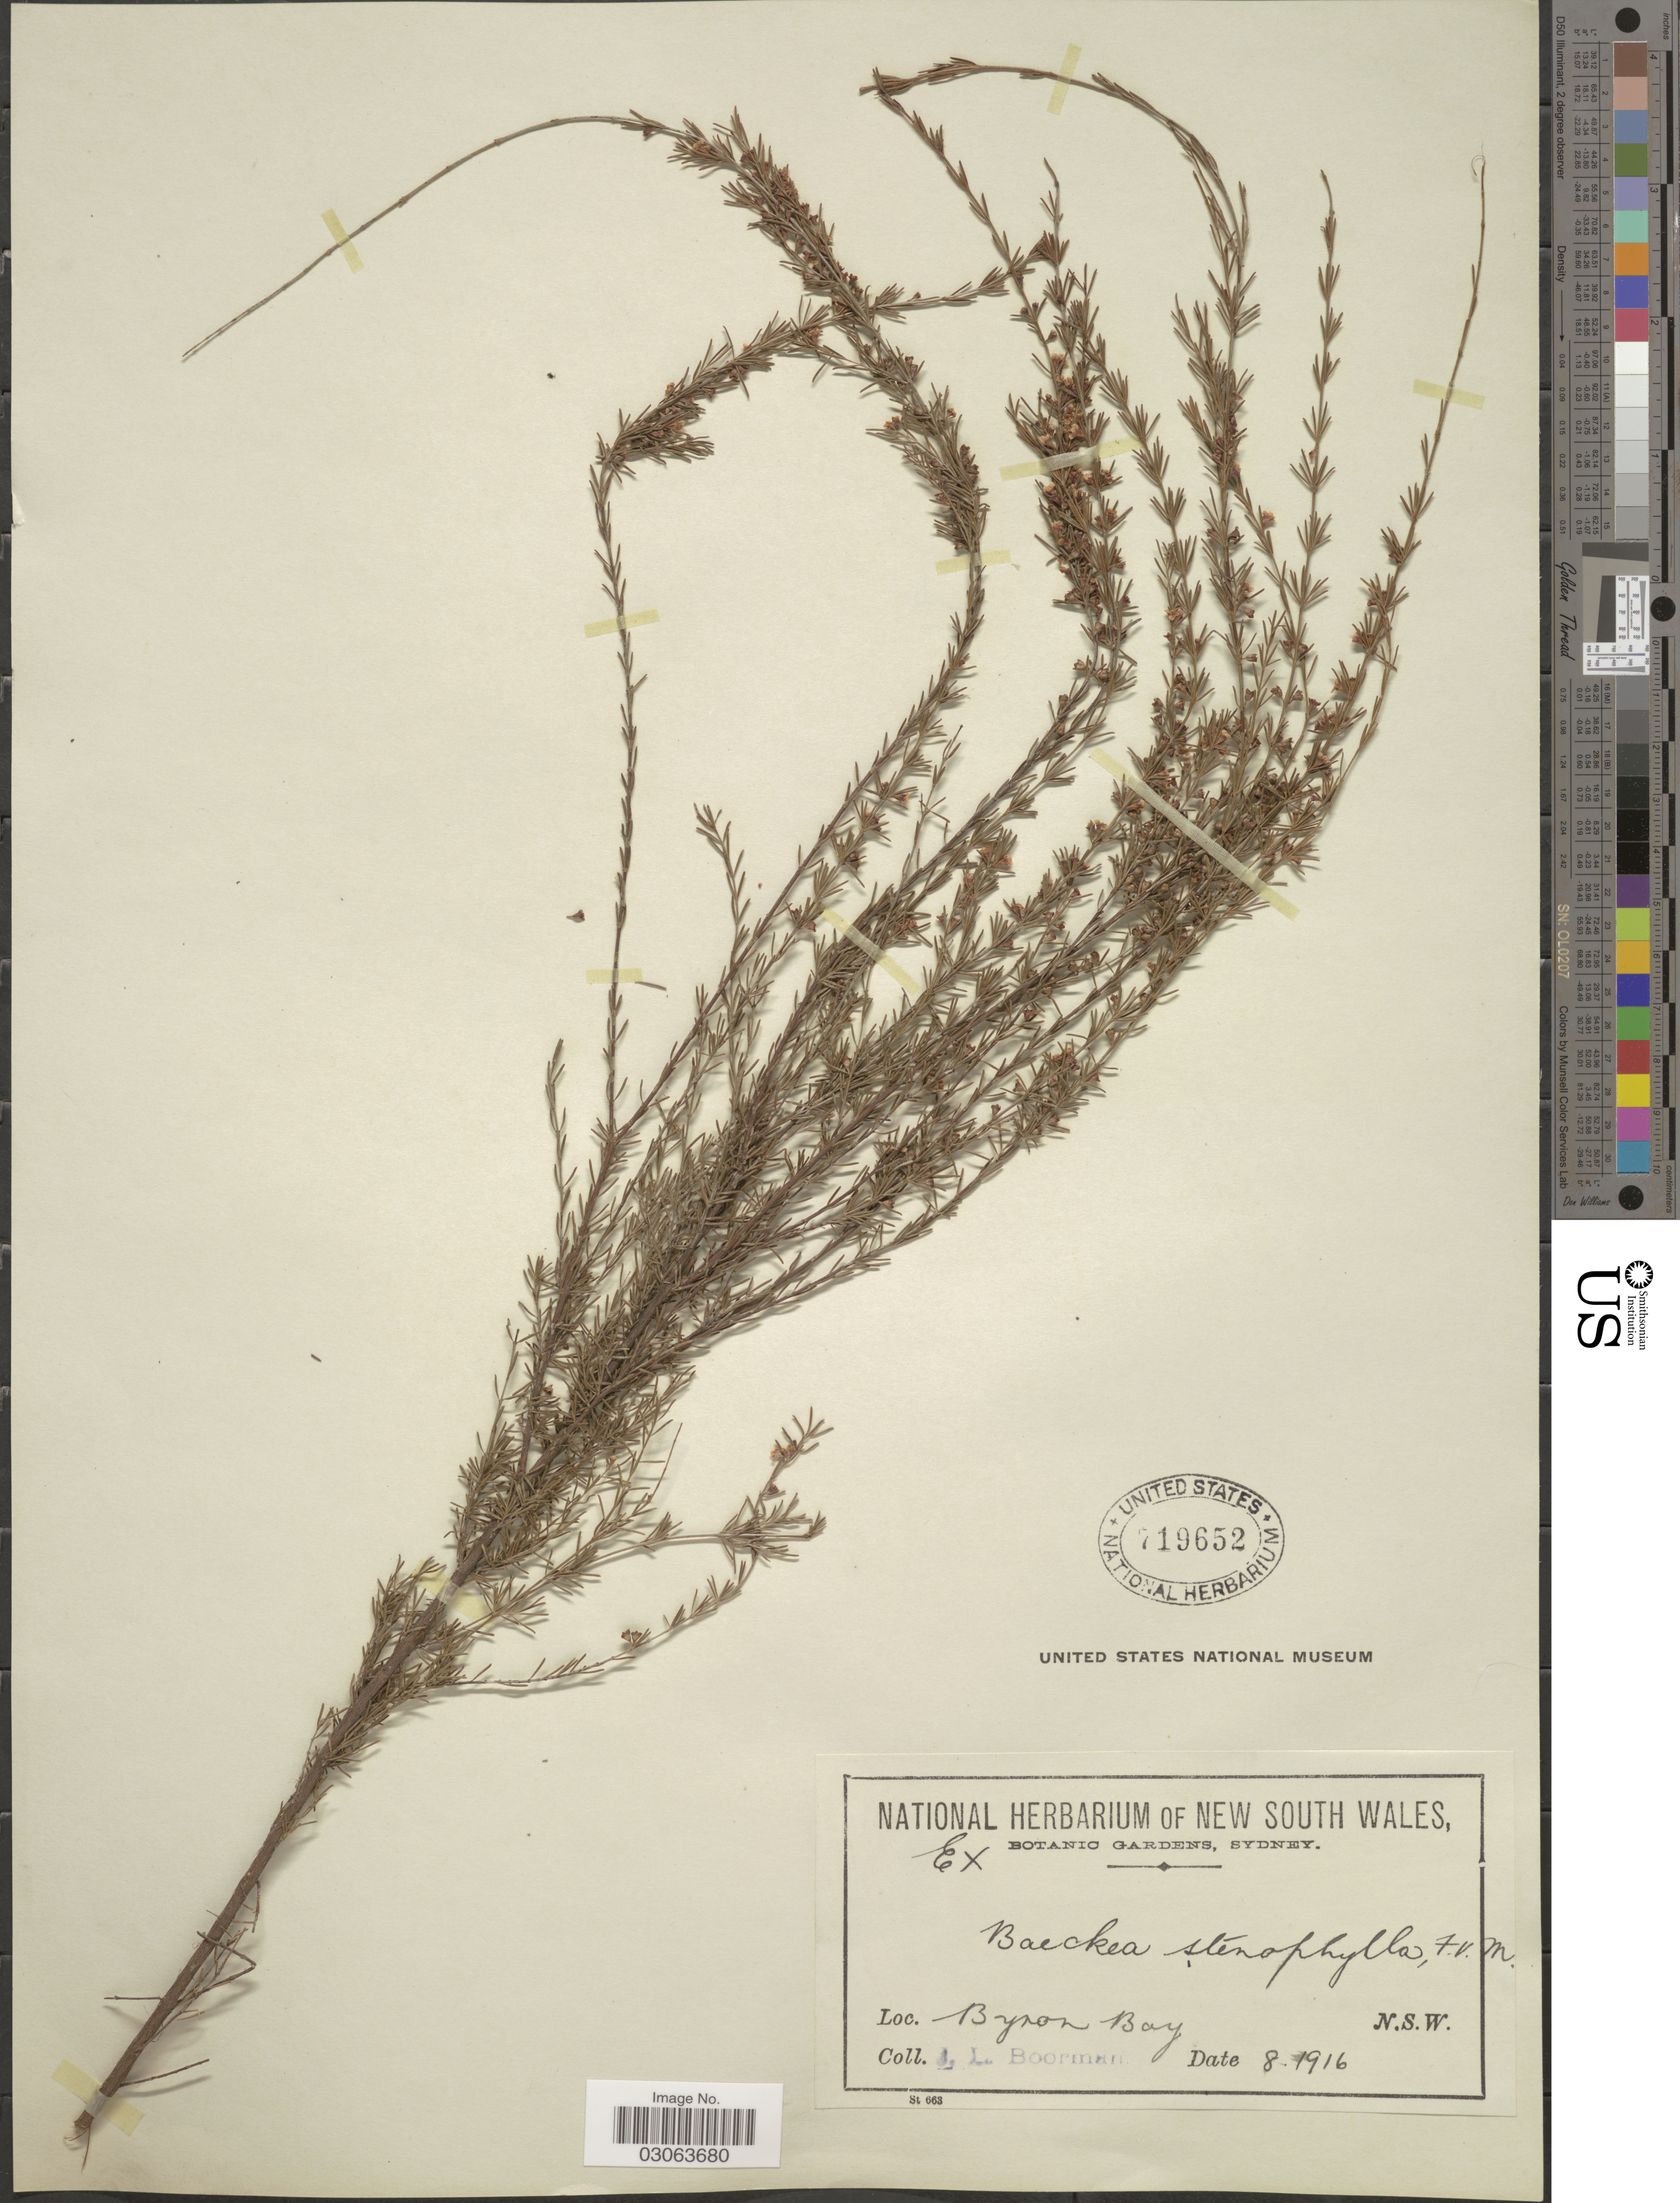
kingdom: Plantae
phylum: Tracheophyta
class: Magnoliopsida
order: Myrtales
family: Myrtaceae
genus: Baeckea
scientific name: Baeckea frutescens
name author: L.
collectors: J. Boorman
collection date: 1916-08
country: Australia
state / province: New South Wales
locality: Byron Bay.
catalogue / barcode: US 719652